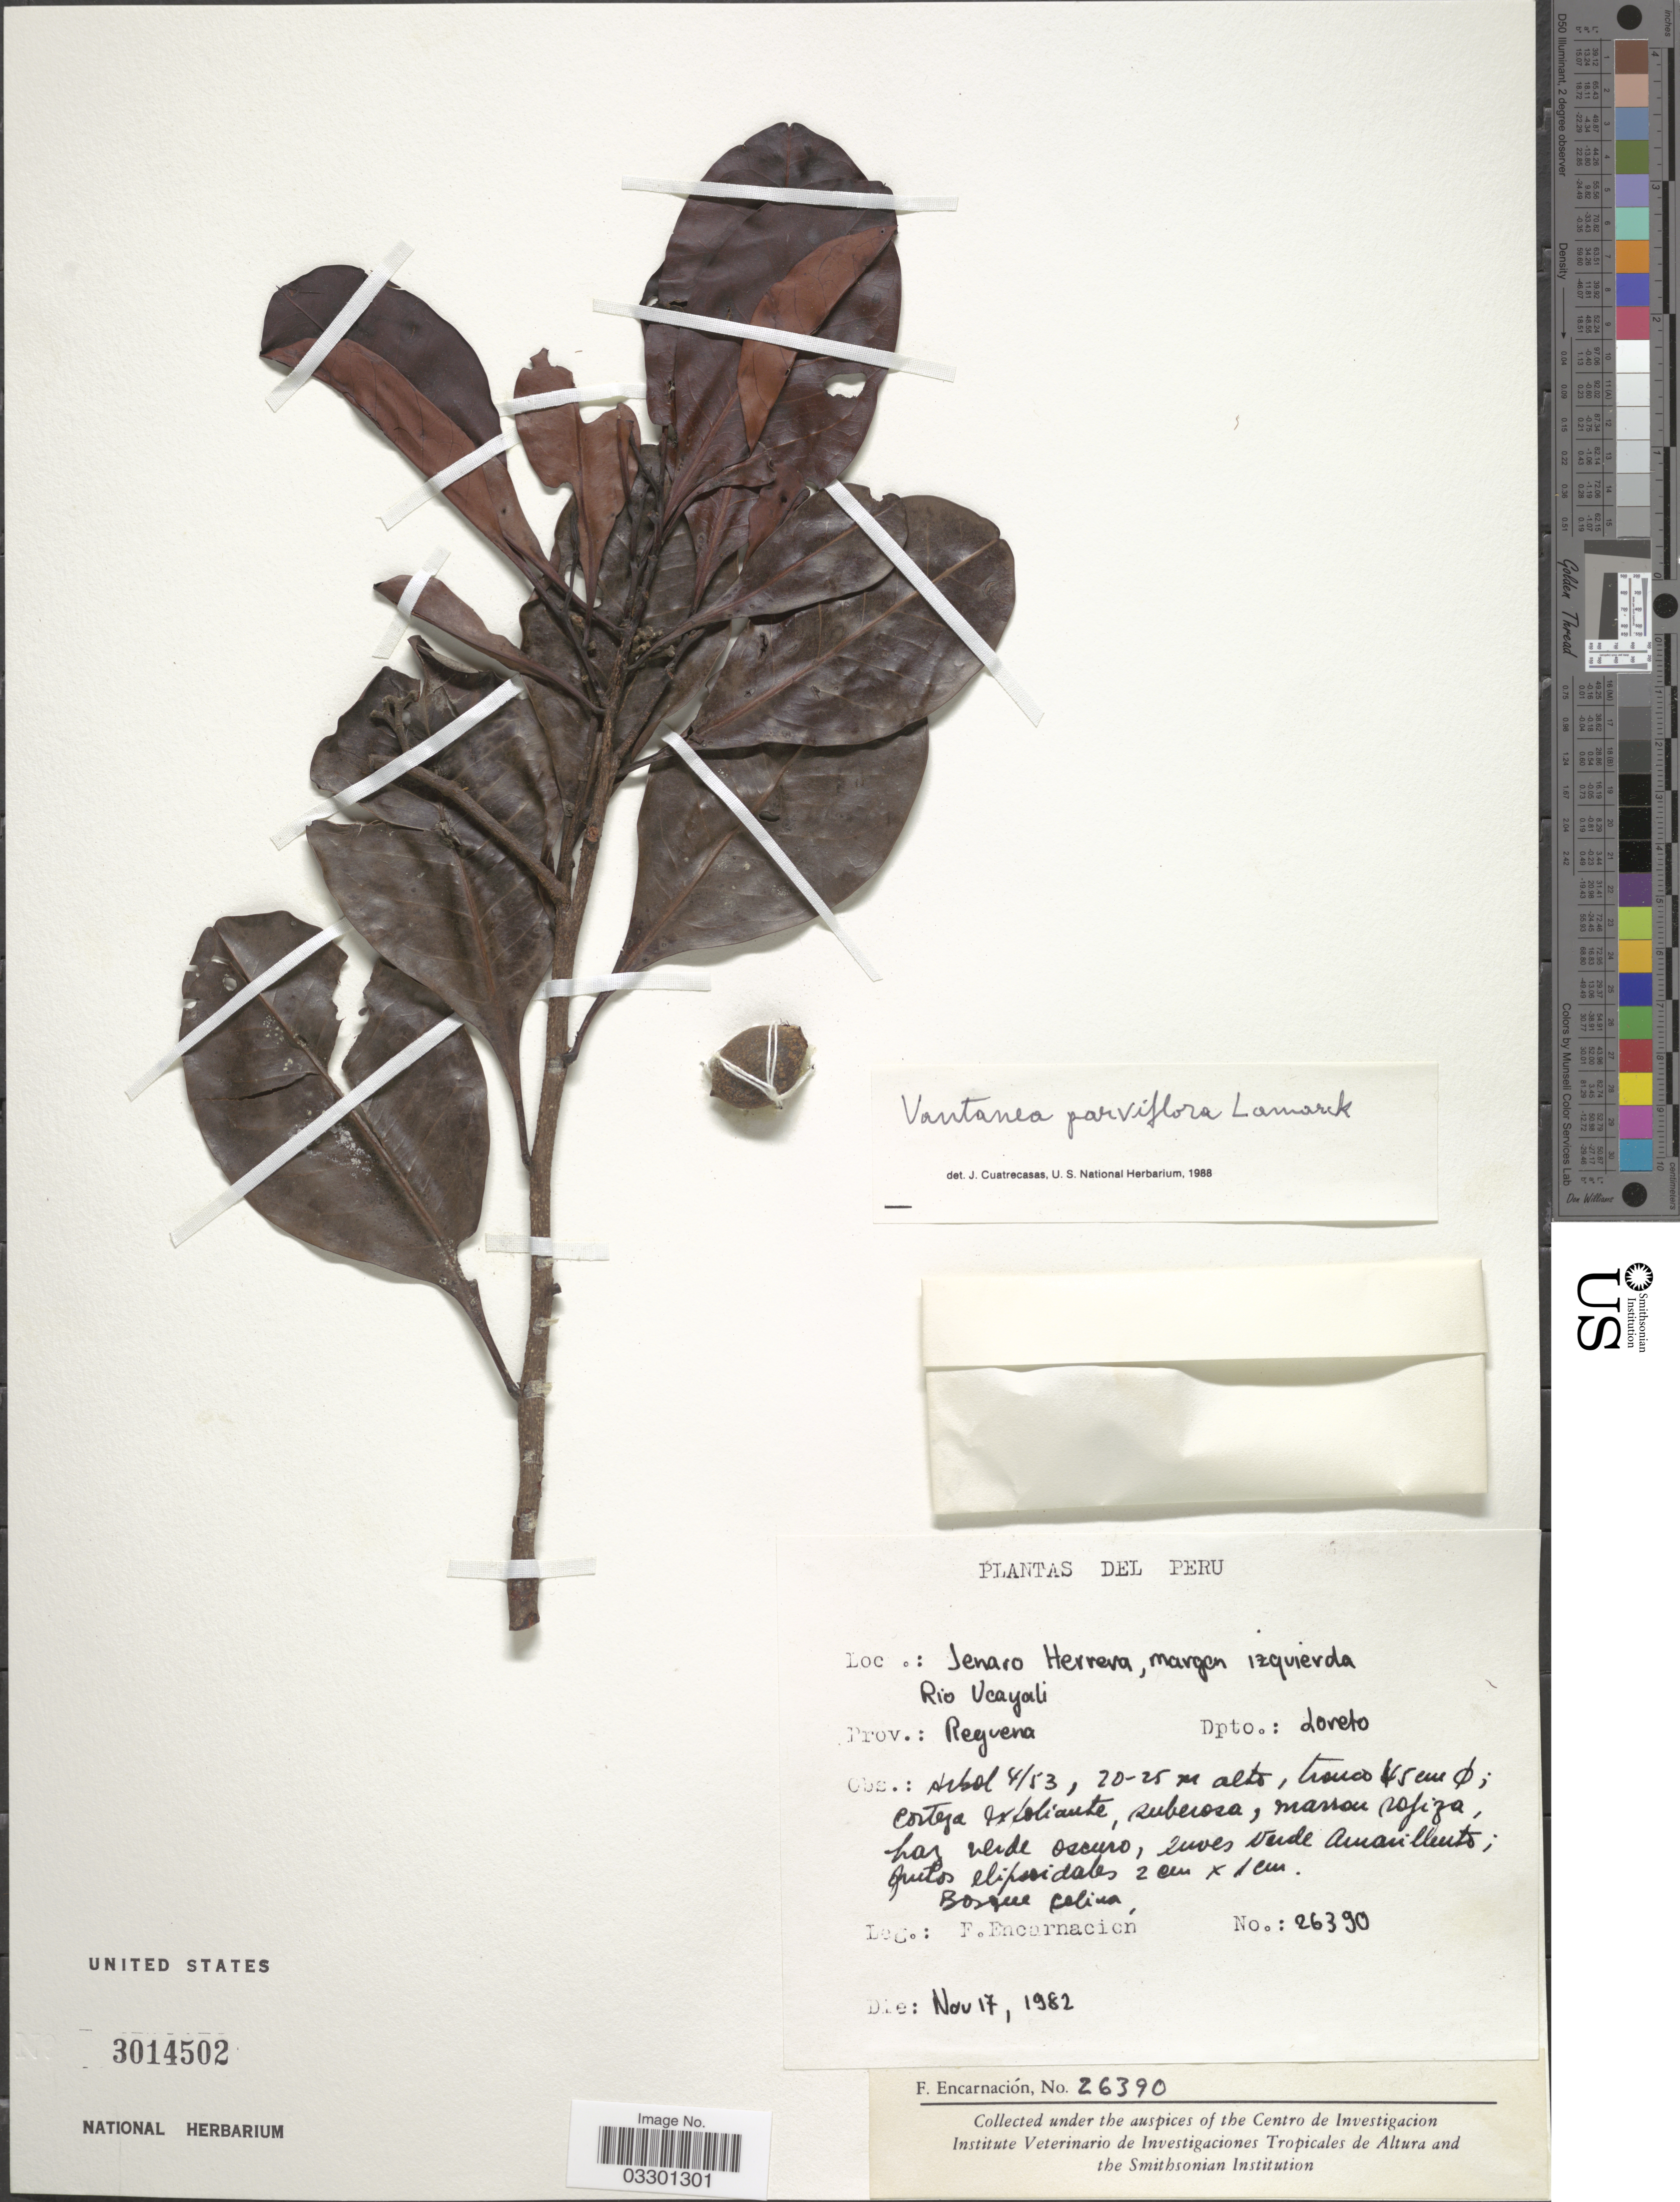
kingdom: Plantae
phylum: Tracheophyta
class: Magnoliopsida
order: Malpighiales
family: Humiriaceae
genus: Vantanea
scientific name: Vantanea parviflora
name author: Lam.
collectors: F. Encarnación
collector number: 26390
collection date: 1982-11-17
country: Peru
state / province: Loreto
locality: Jenaro Herrera, margen izquierda Rio Ucayali. Prov. Requena.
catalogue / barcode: US 3014502